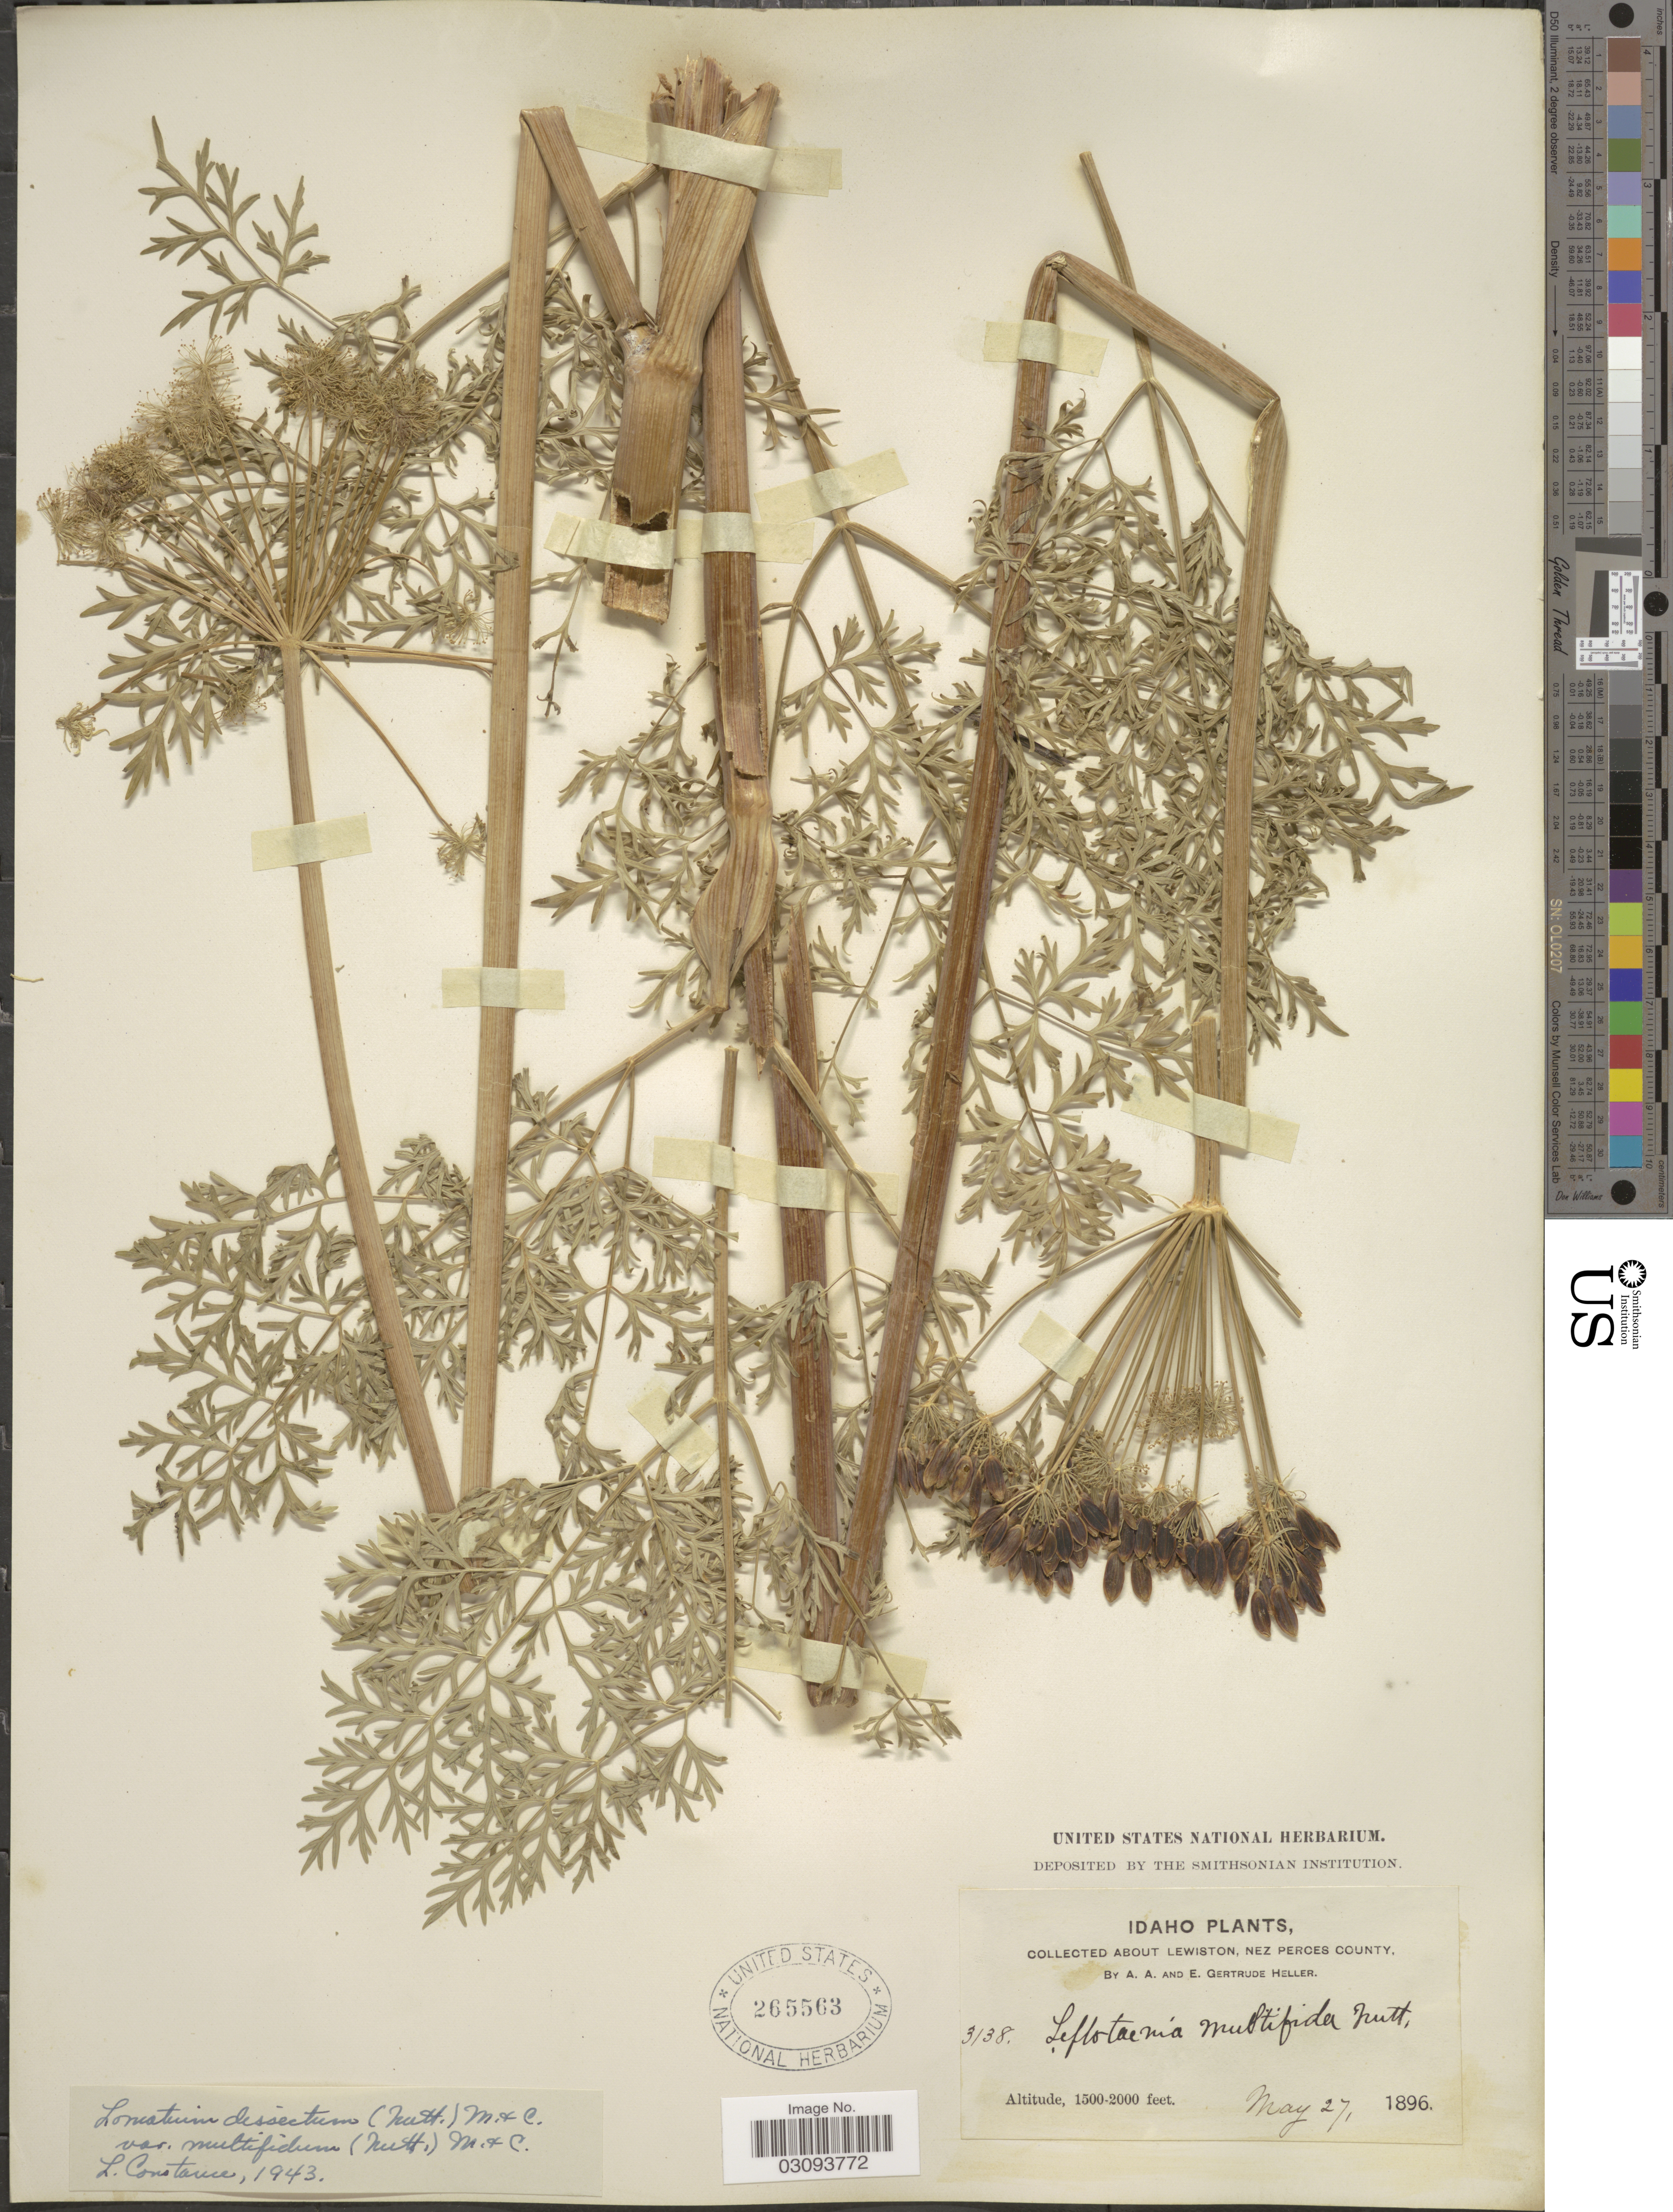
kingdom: Plantae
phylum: Tracheophyta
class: Magnoliopsida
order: Apiales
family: Apiaceae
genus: Lomatium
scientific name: Lomatium dissectum var. multifidum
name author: (Nutt.) Mathias & Constance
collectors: A. A. Heller & E. G. Heller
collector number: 3138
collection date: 1896-05-27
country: United States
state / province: Idaho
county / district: Nez Perce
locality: About Lewiston.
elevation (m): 457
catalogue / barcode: US 265563